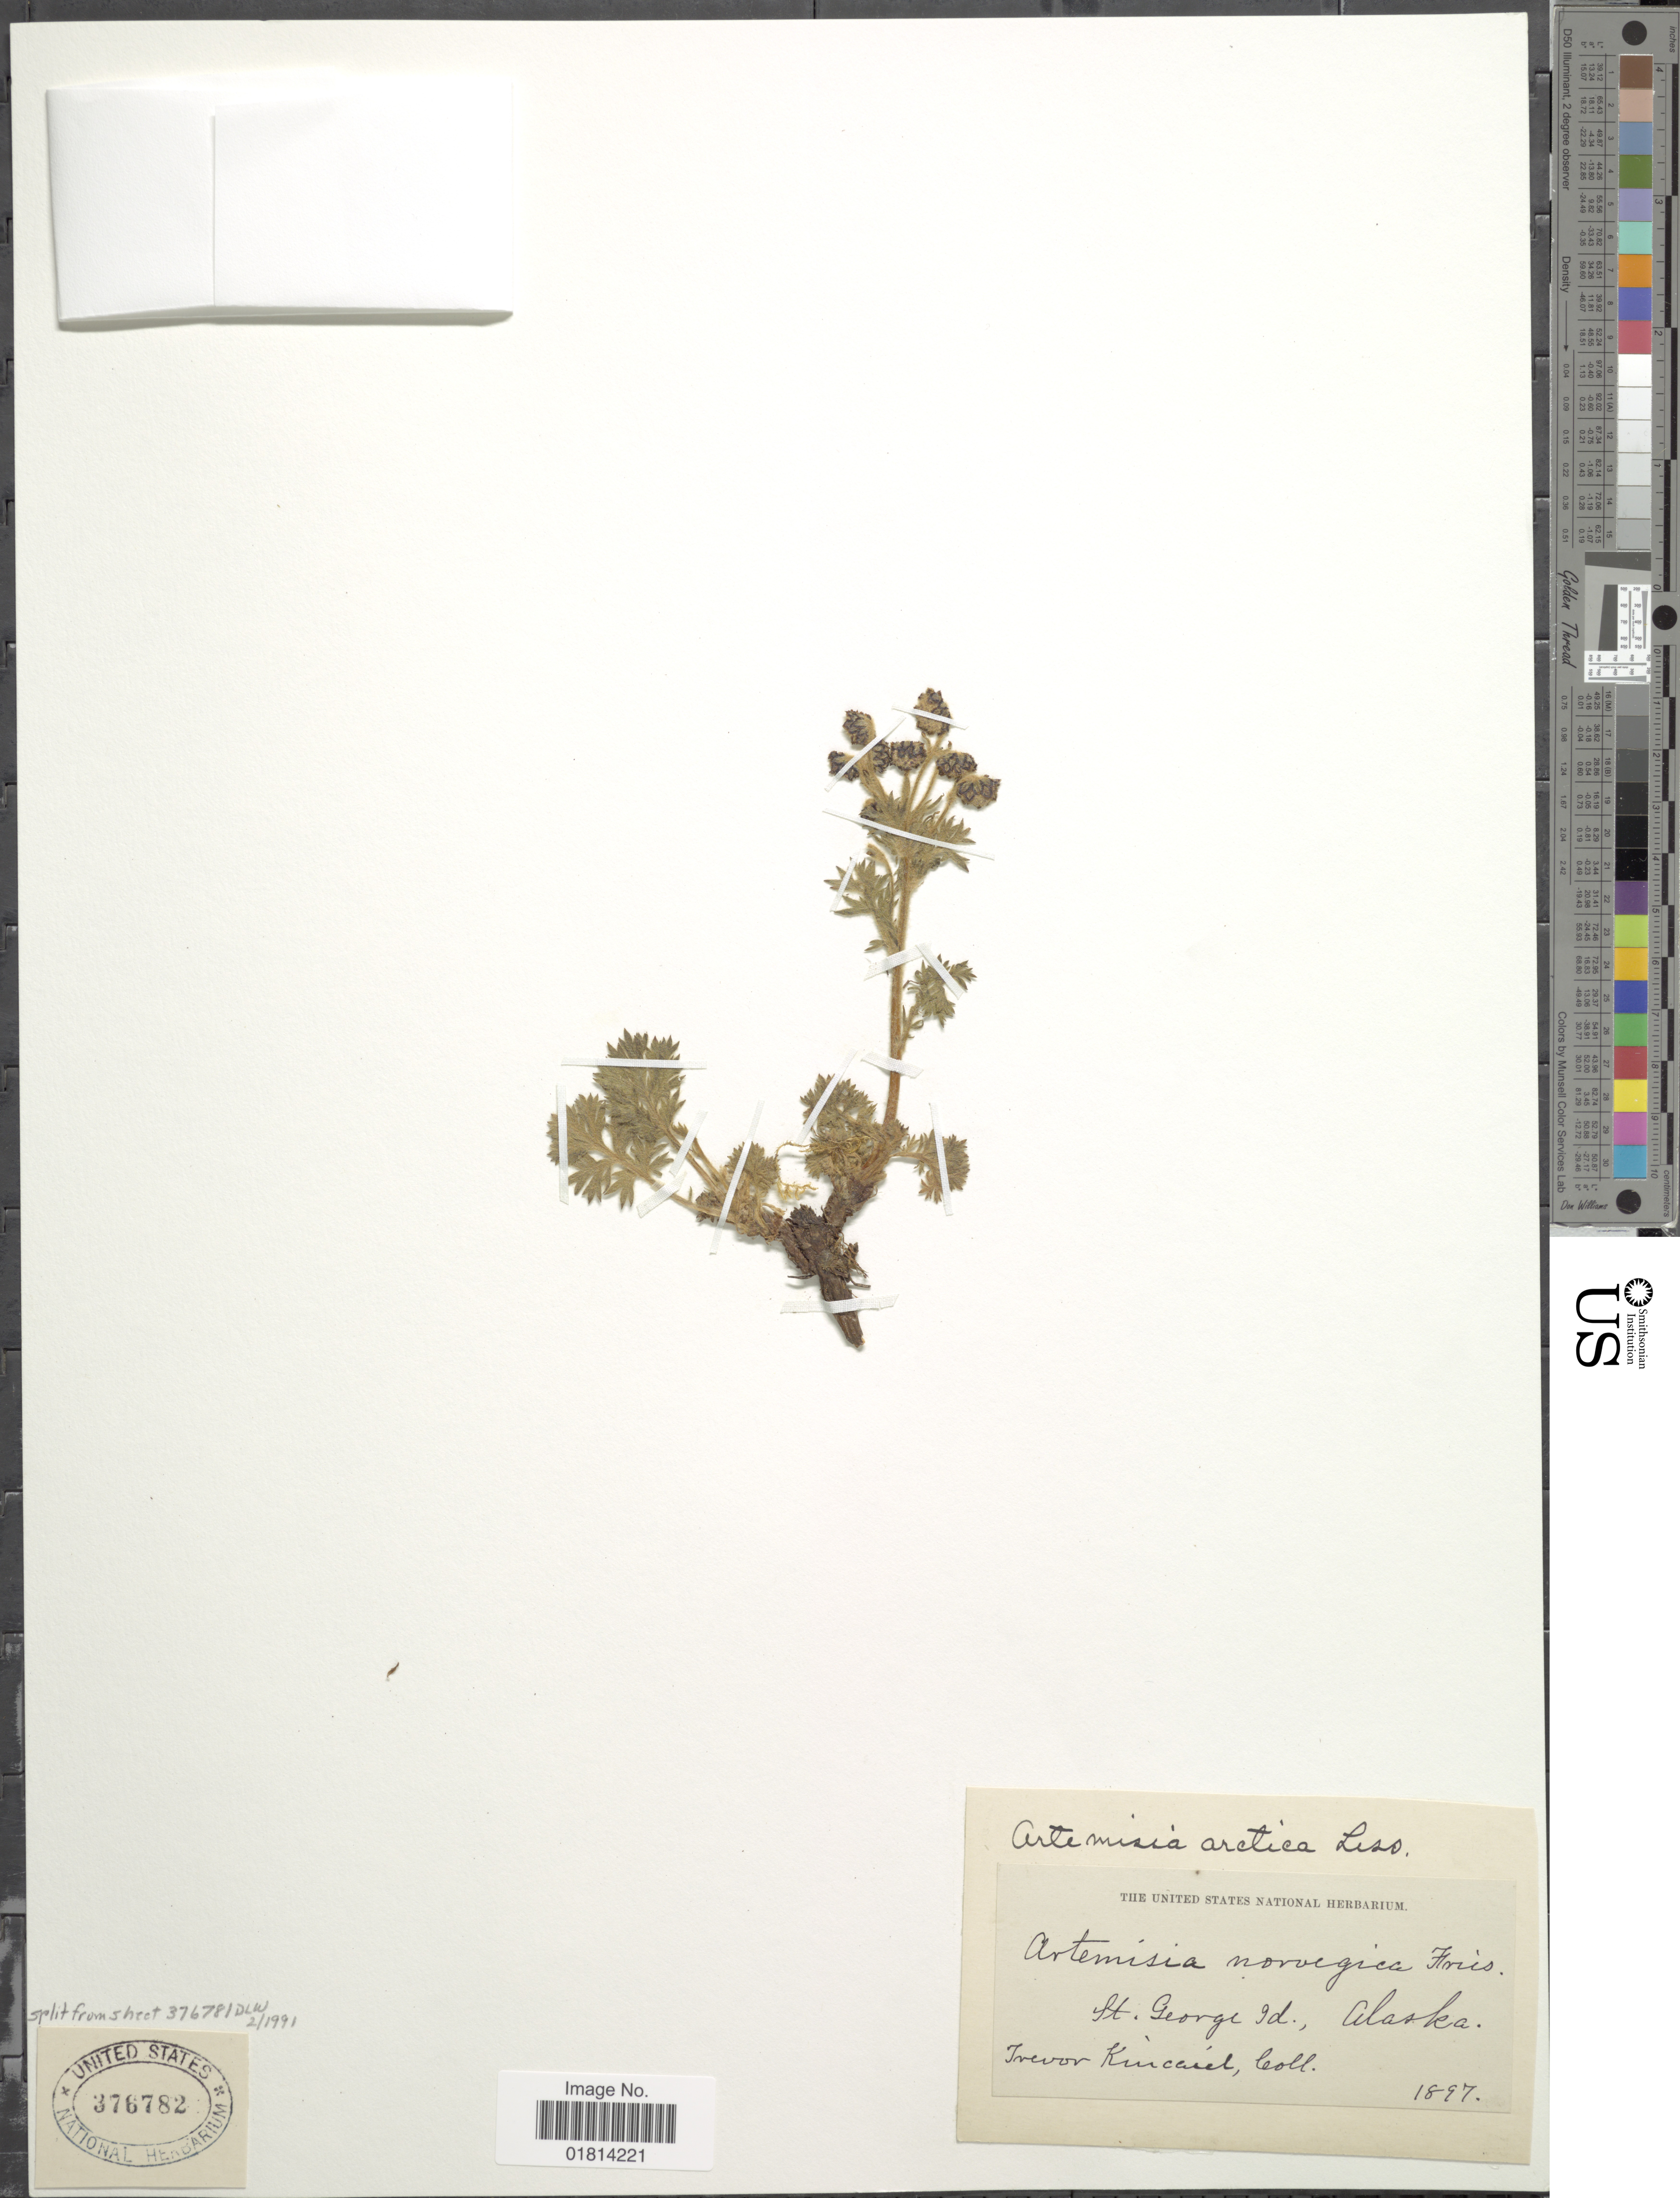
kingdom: Plantae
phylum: Tracheophyta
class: Magnoliopsida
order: Asterales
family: Asteraceae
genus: Artemisia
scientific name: Artemisia arctica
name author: Less.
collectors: T. C. Kincaid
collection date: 1897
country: United States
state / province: Alaska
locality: St. George Id., Alaska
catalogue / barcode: US 376782